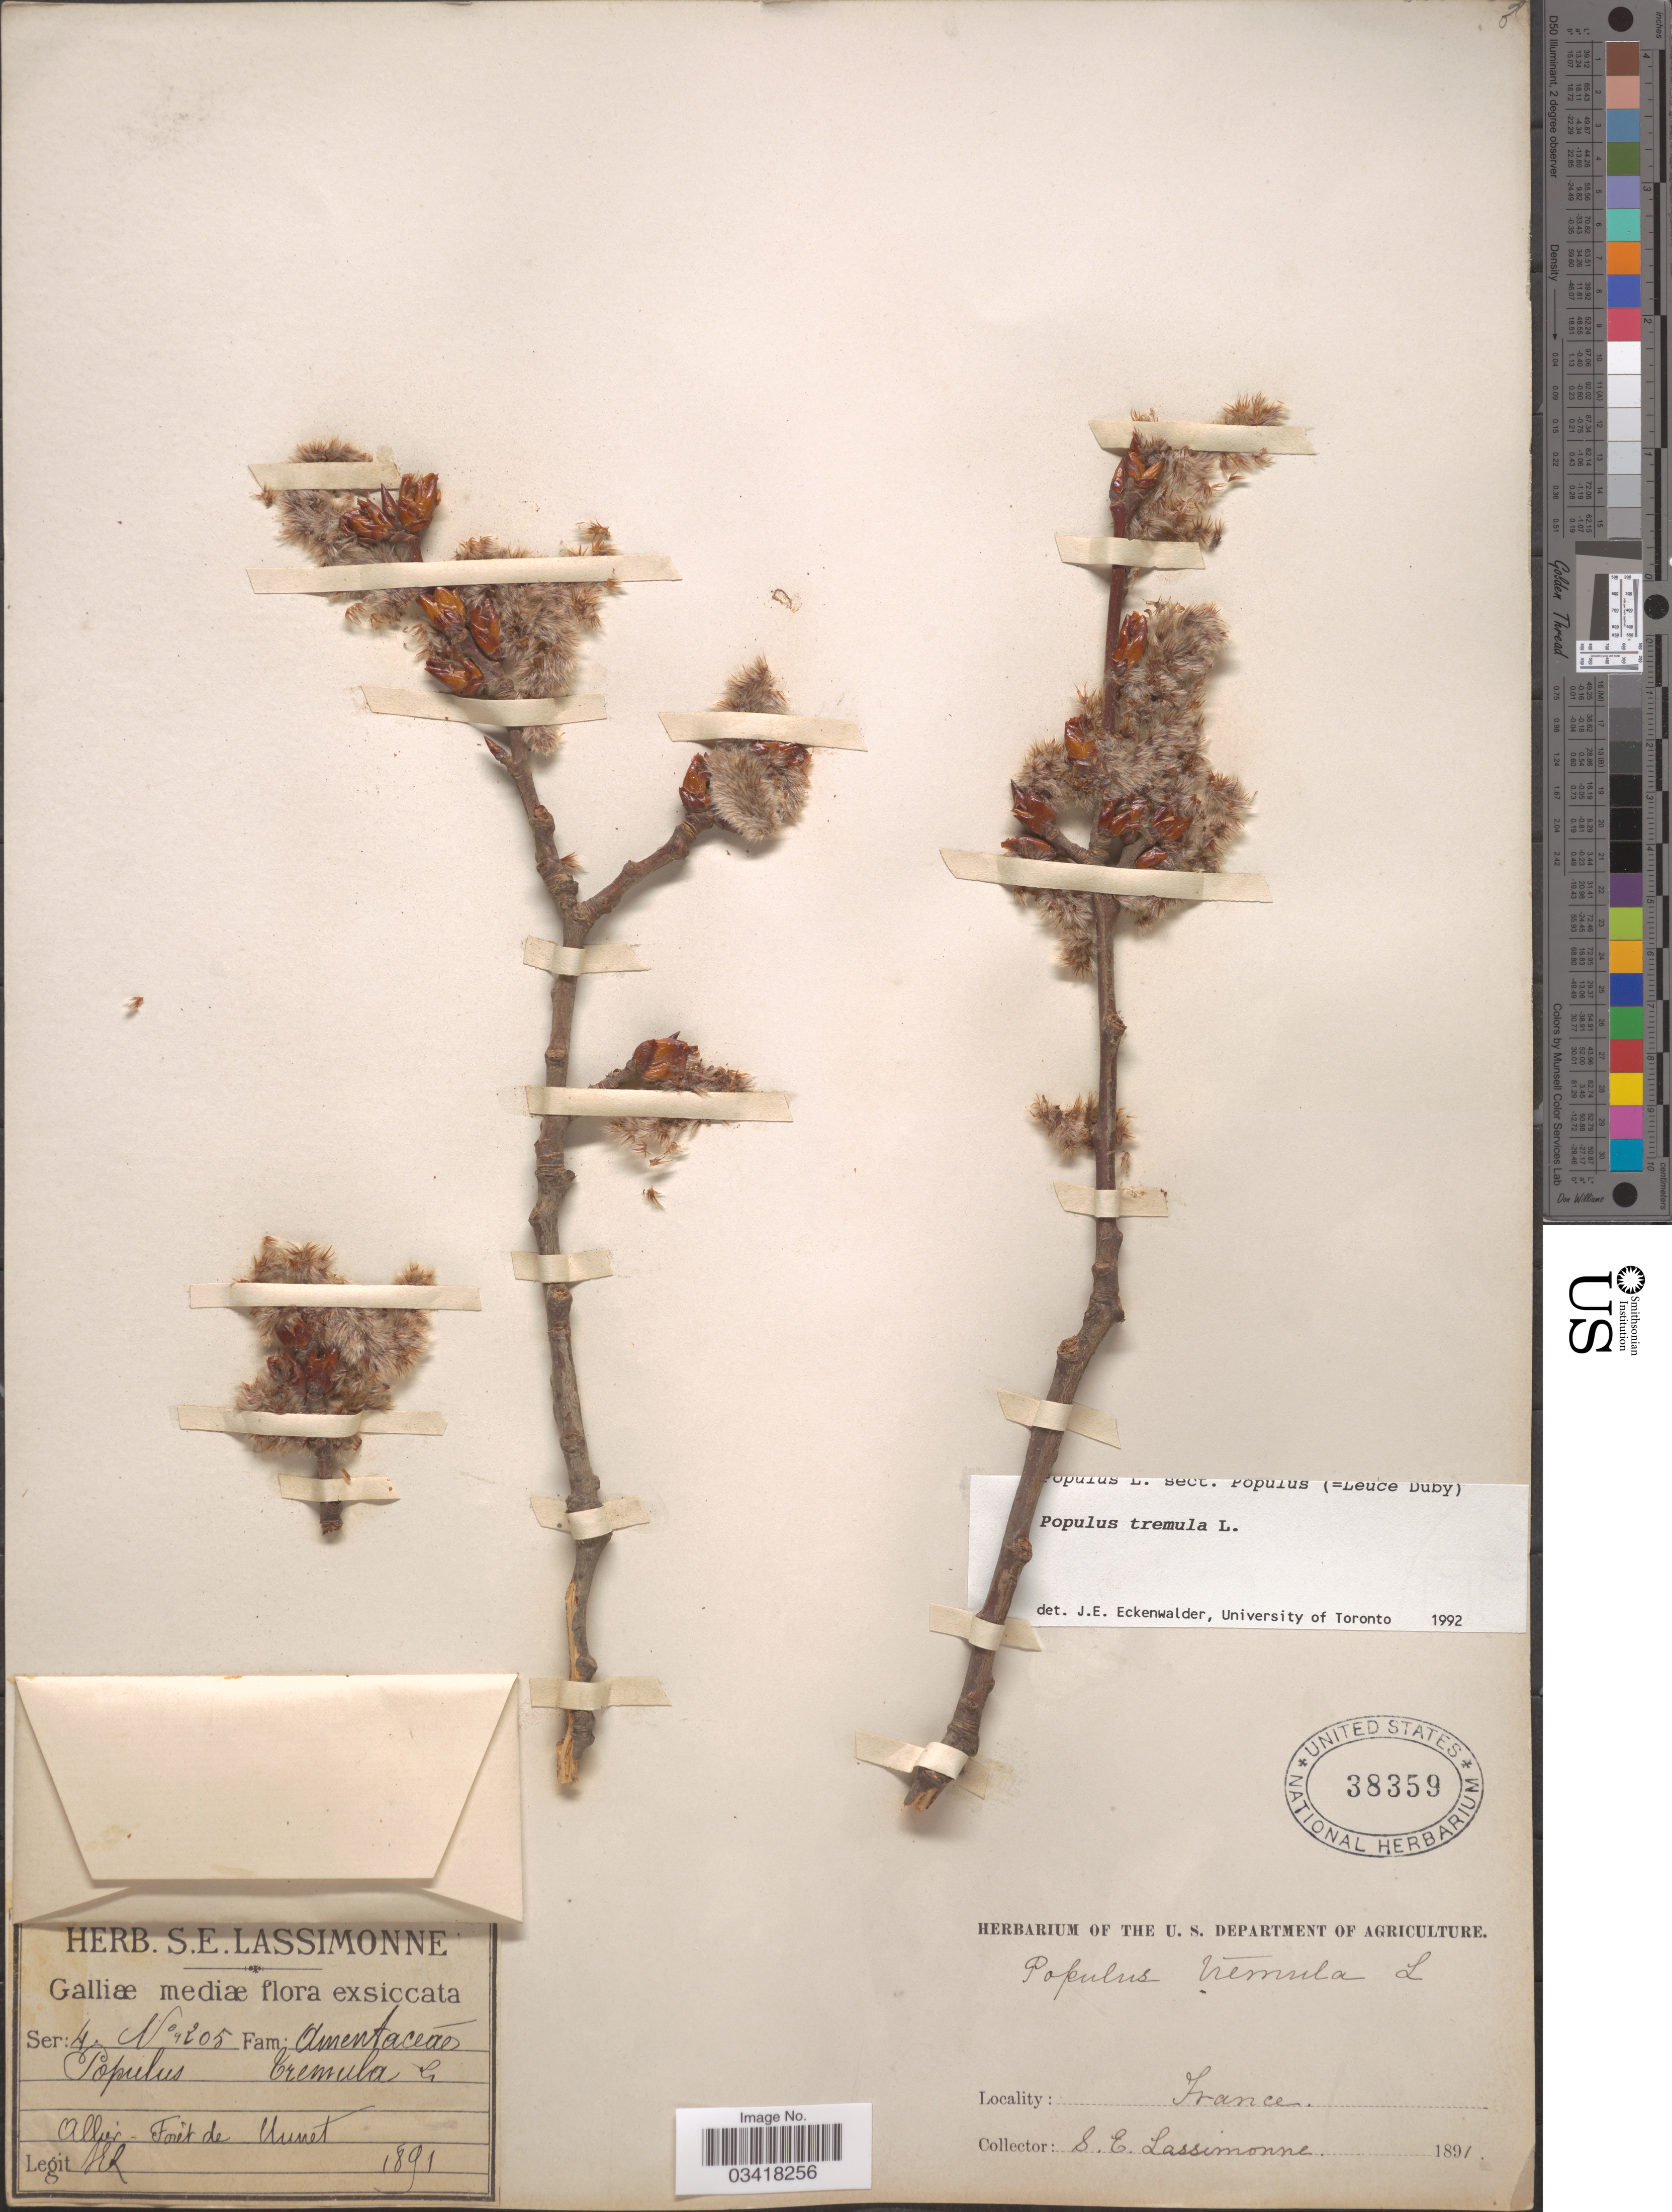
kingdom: Plantae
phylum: Tracheophyta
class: Magnoliopsida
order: Malpighiales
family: Salicaceae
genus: Populus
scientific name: Populus tremula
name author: L.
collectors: S. Lassimonne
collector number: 205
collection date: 1891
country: France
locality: Galliæ mediæ. Allier - Forêt de Munet.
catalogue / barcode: US 38359